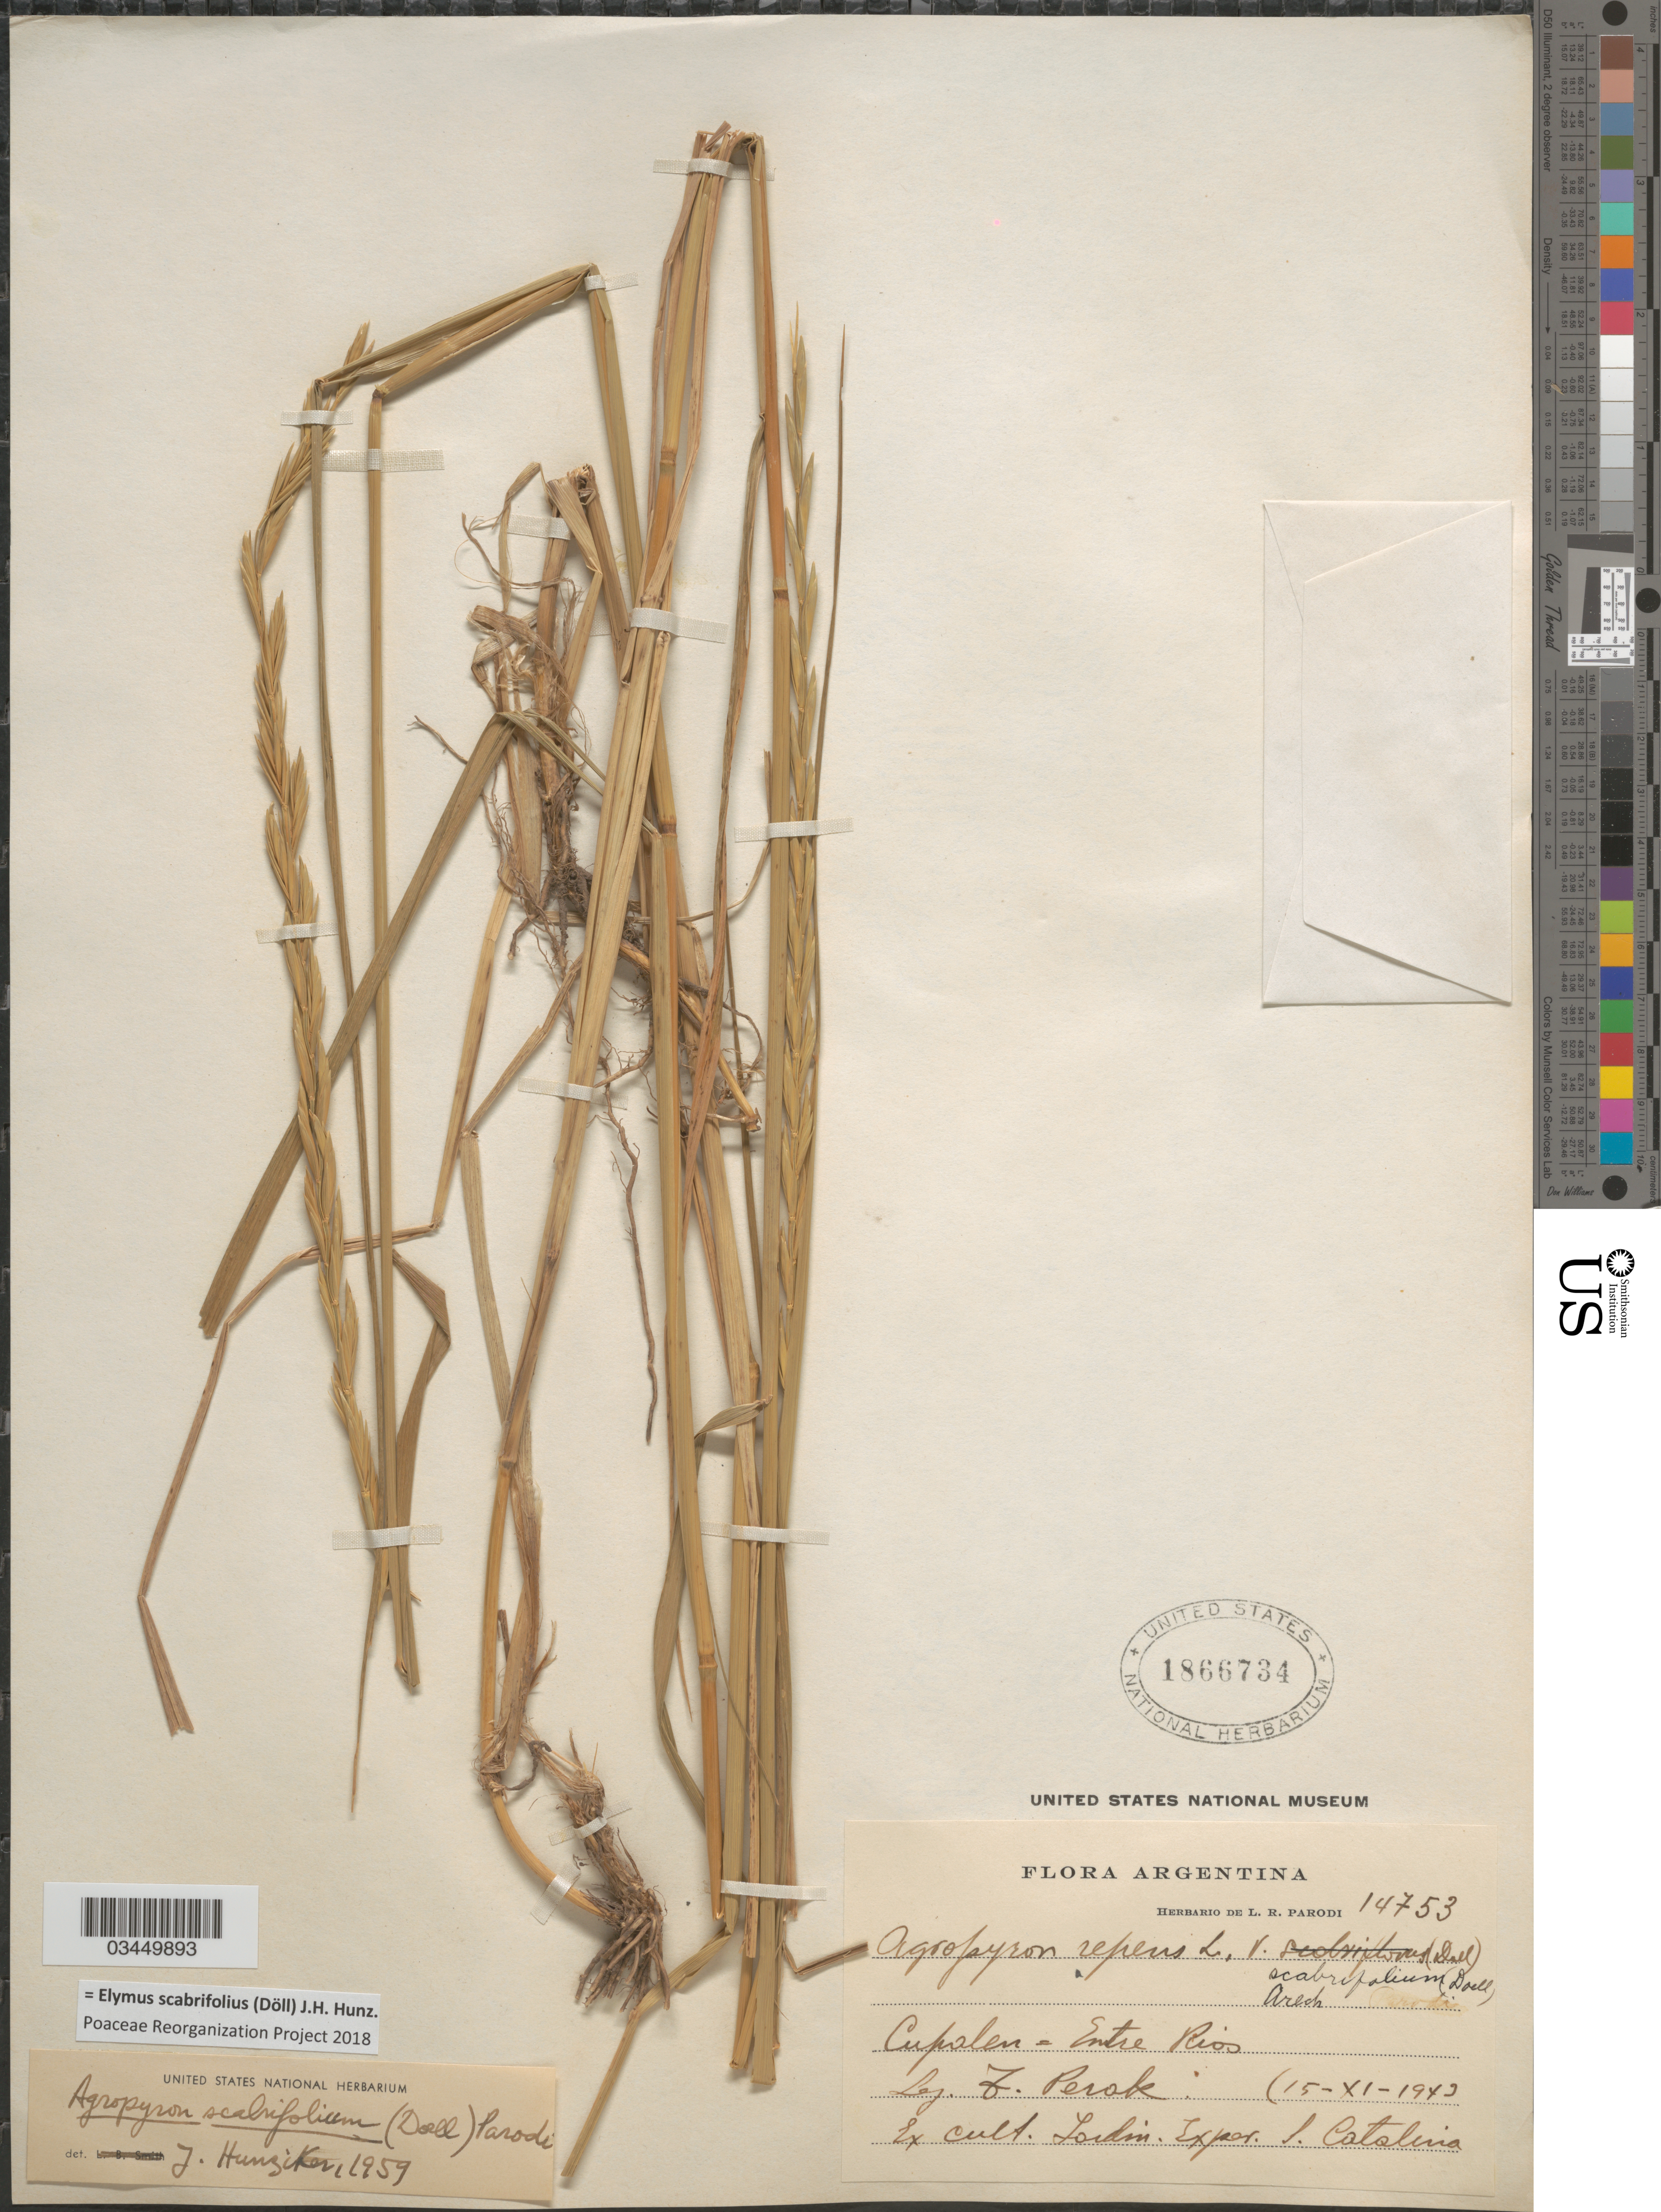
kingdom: Plantae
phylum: Tracheophyta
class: Liliopsida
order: Poales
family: Poaceae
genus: Elymus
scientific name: Elymus scabrifolius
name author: (Döll) J.H. Hunz.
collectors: F. Perak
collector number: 14753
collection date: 1943-11-15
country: Argentina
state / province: Entre Rios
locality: Cupolen. Ex cult. Jardin. Exper. S. Catalina.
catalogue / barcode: US 1866734